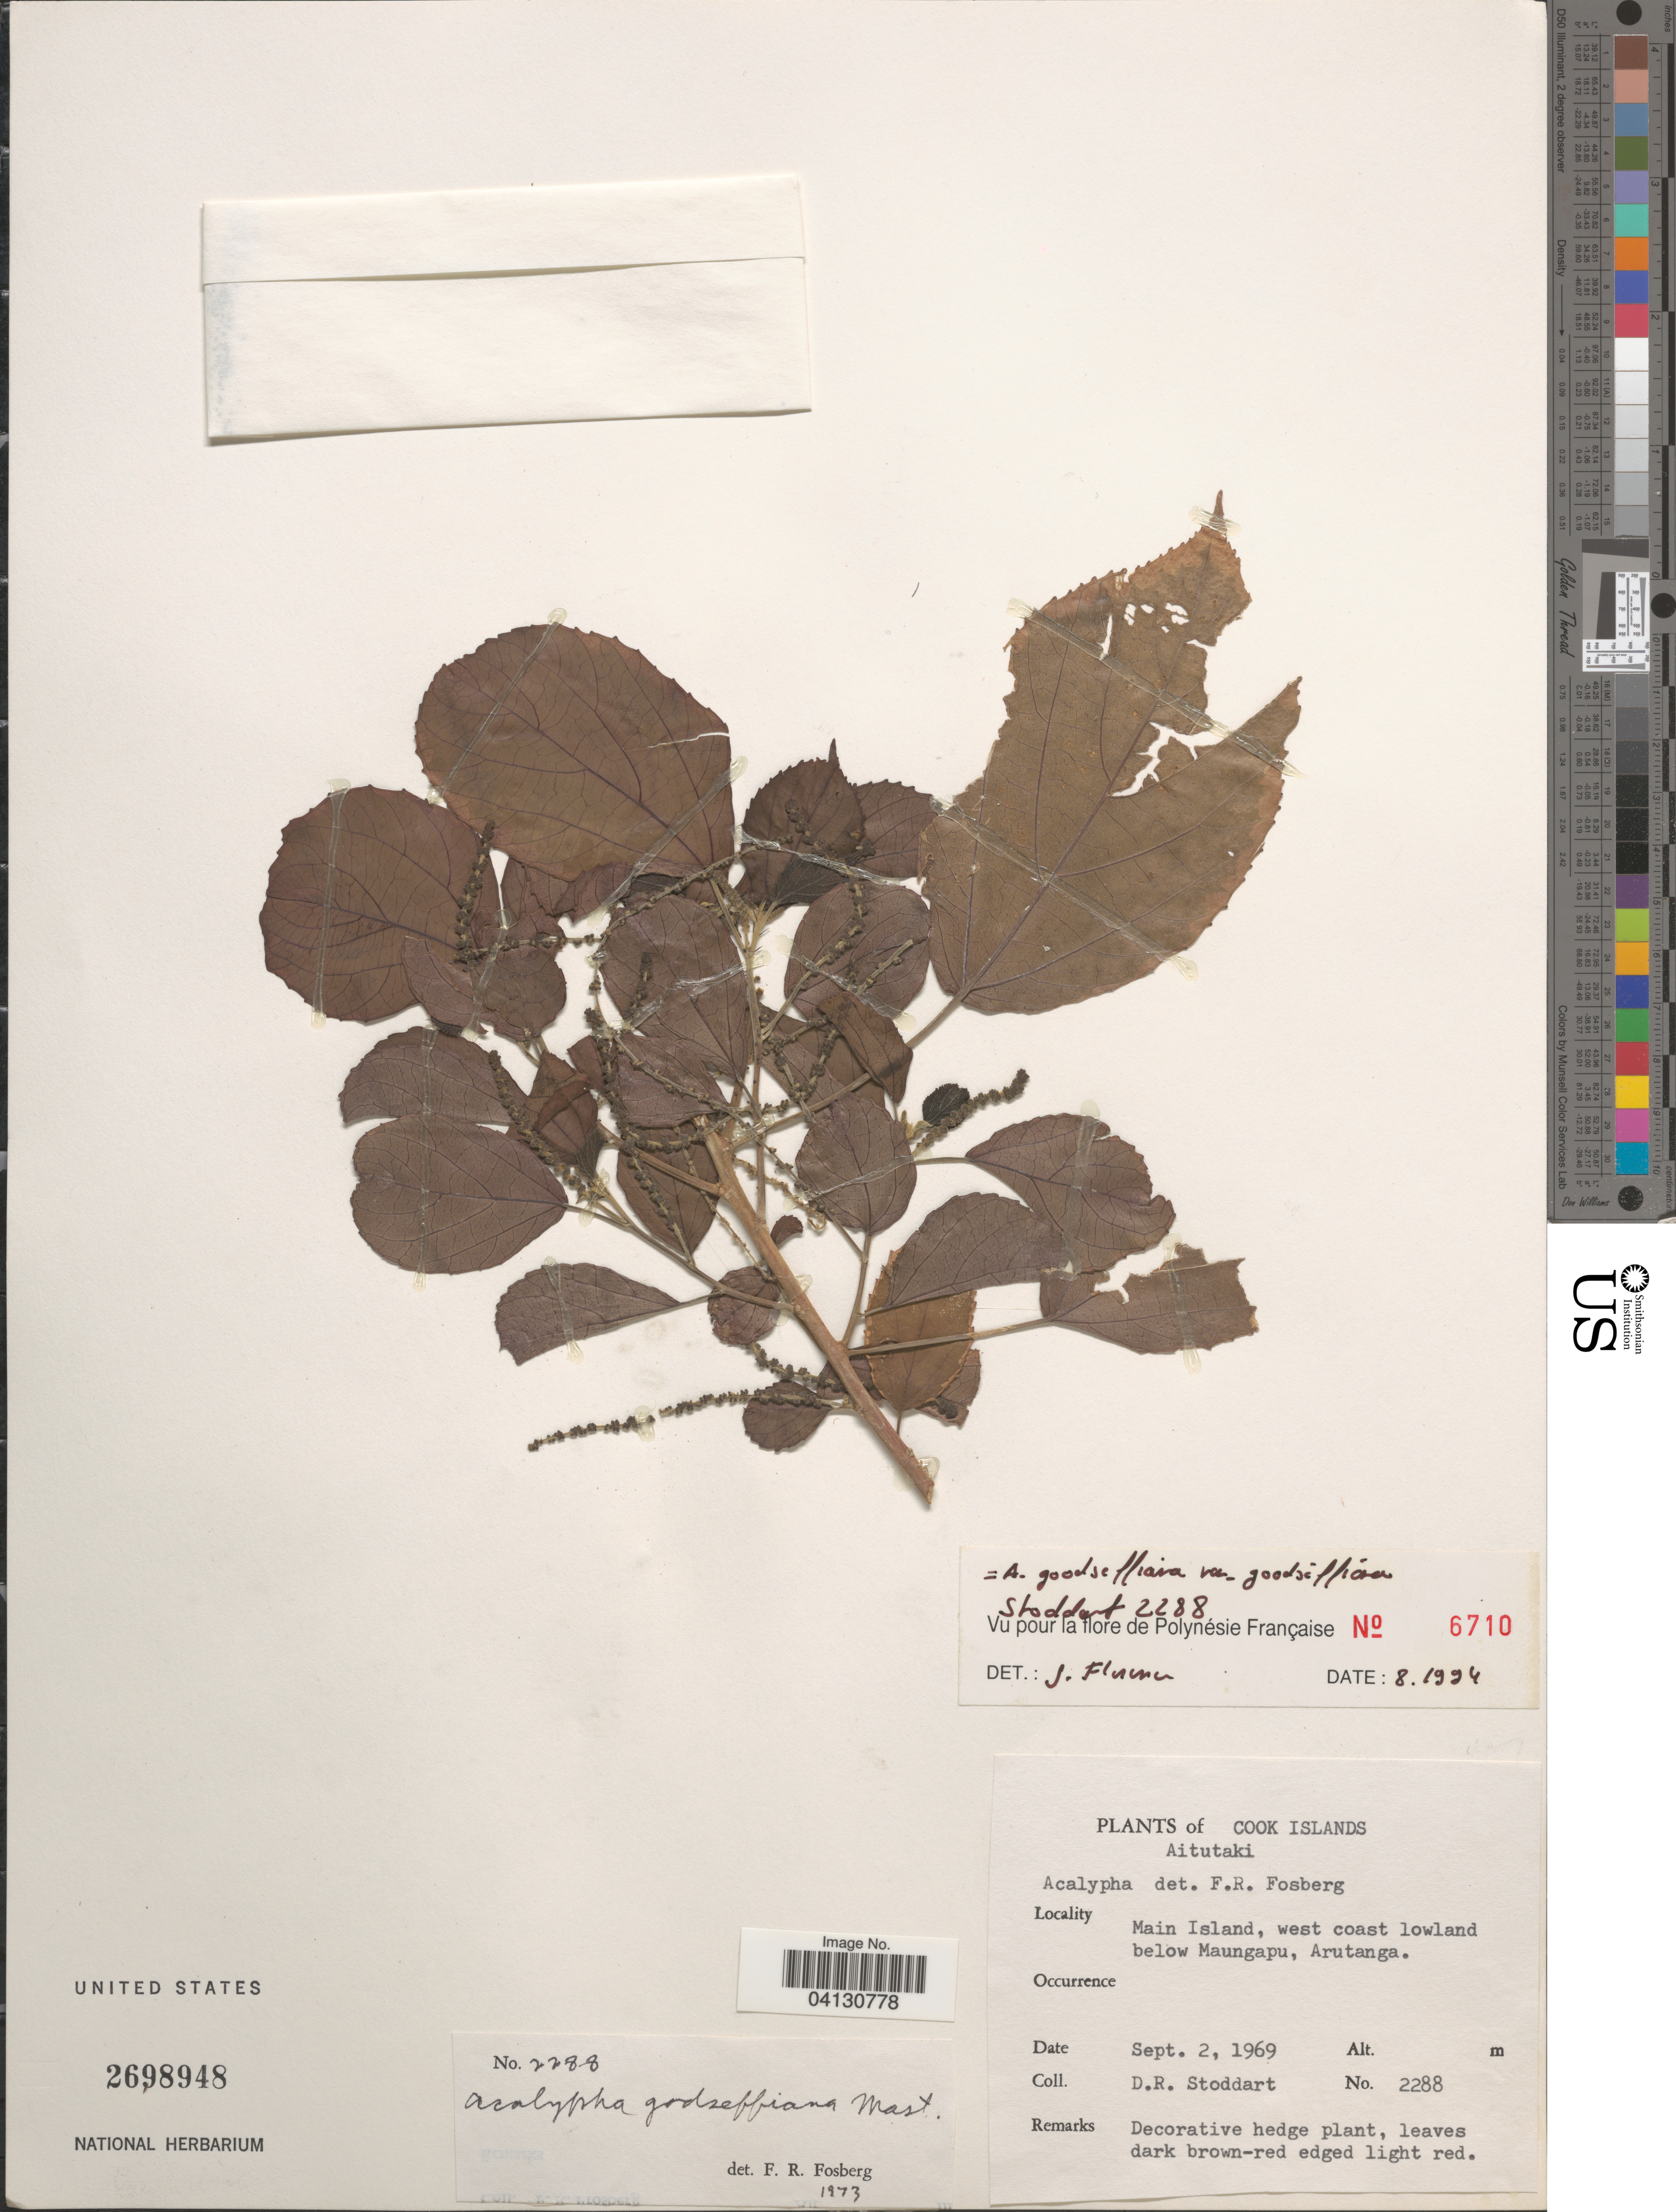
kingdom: Plantae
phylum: Tracheophyta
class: Magnoliopsida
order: Malpighiales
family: Euphorbiaceae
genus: Acalypha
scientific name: Acalypha godseffiana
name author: Mast.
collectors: D. R. Stoddart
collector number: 2288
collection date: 1969-09-02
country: Cook Islands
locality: Aitutaki. Main Island, west coast lowland below Maungapu, Arutanga.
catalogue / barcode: US 2698948